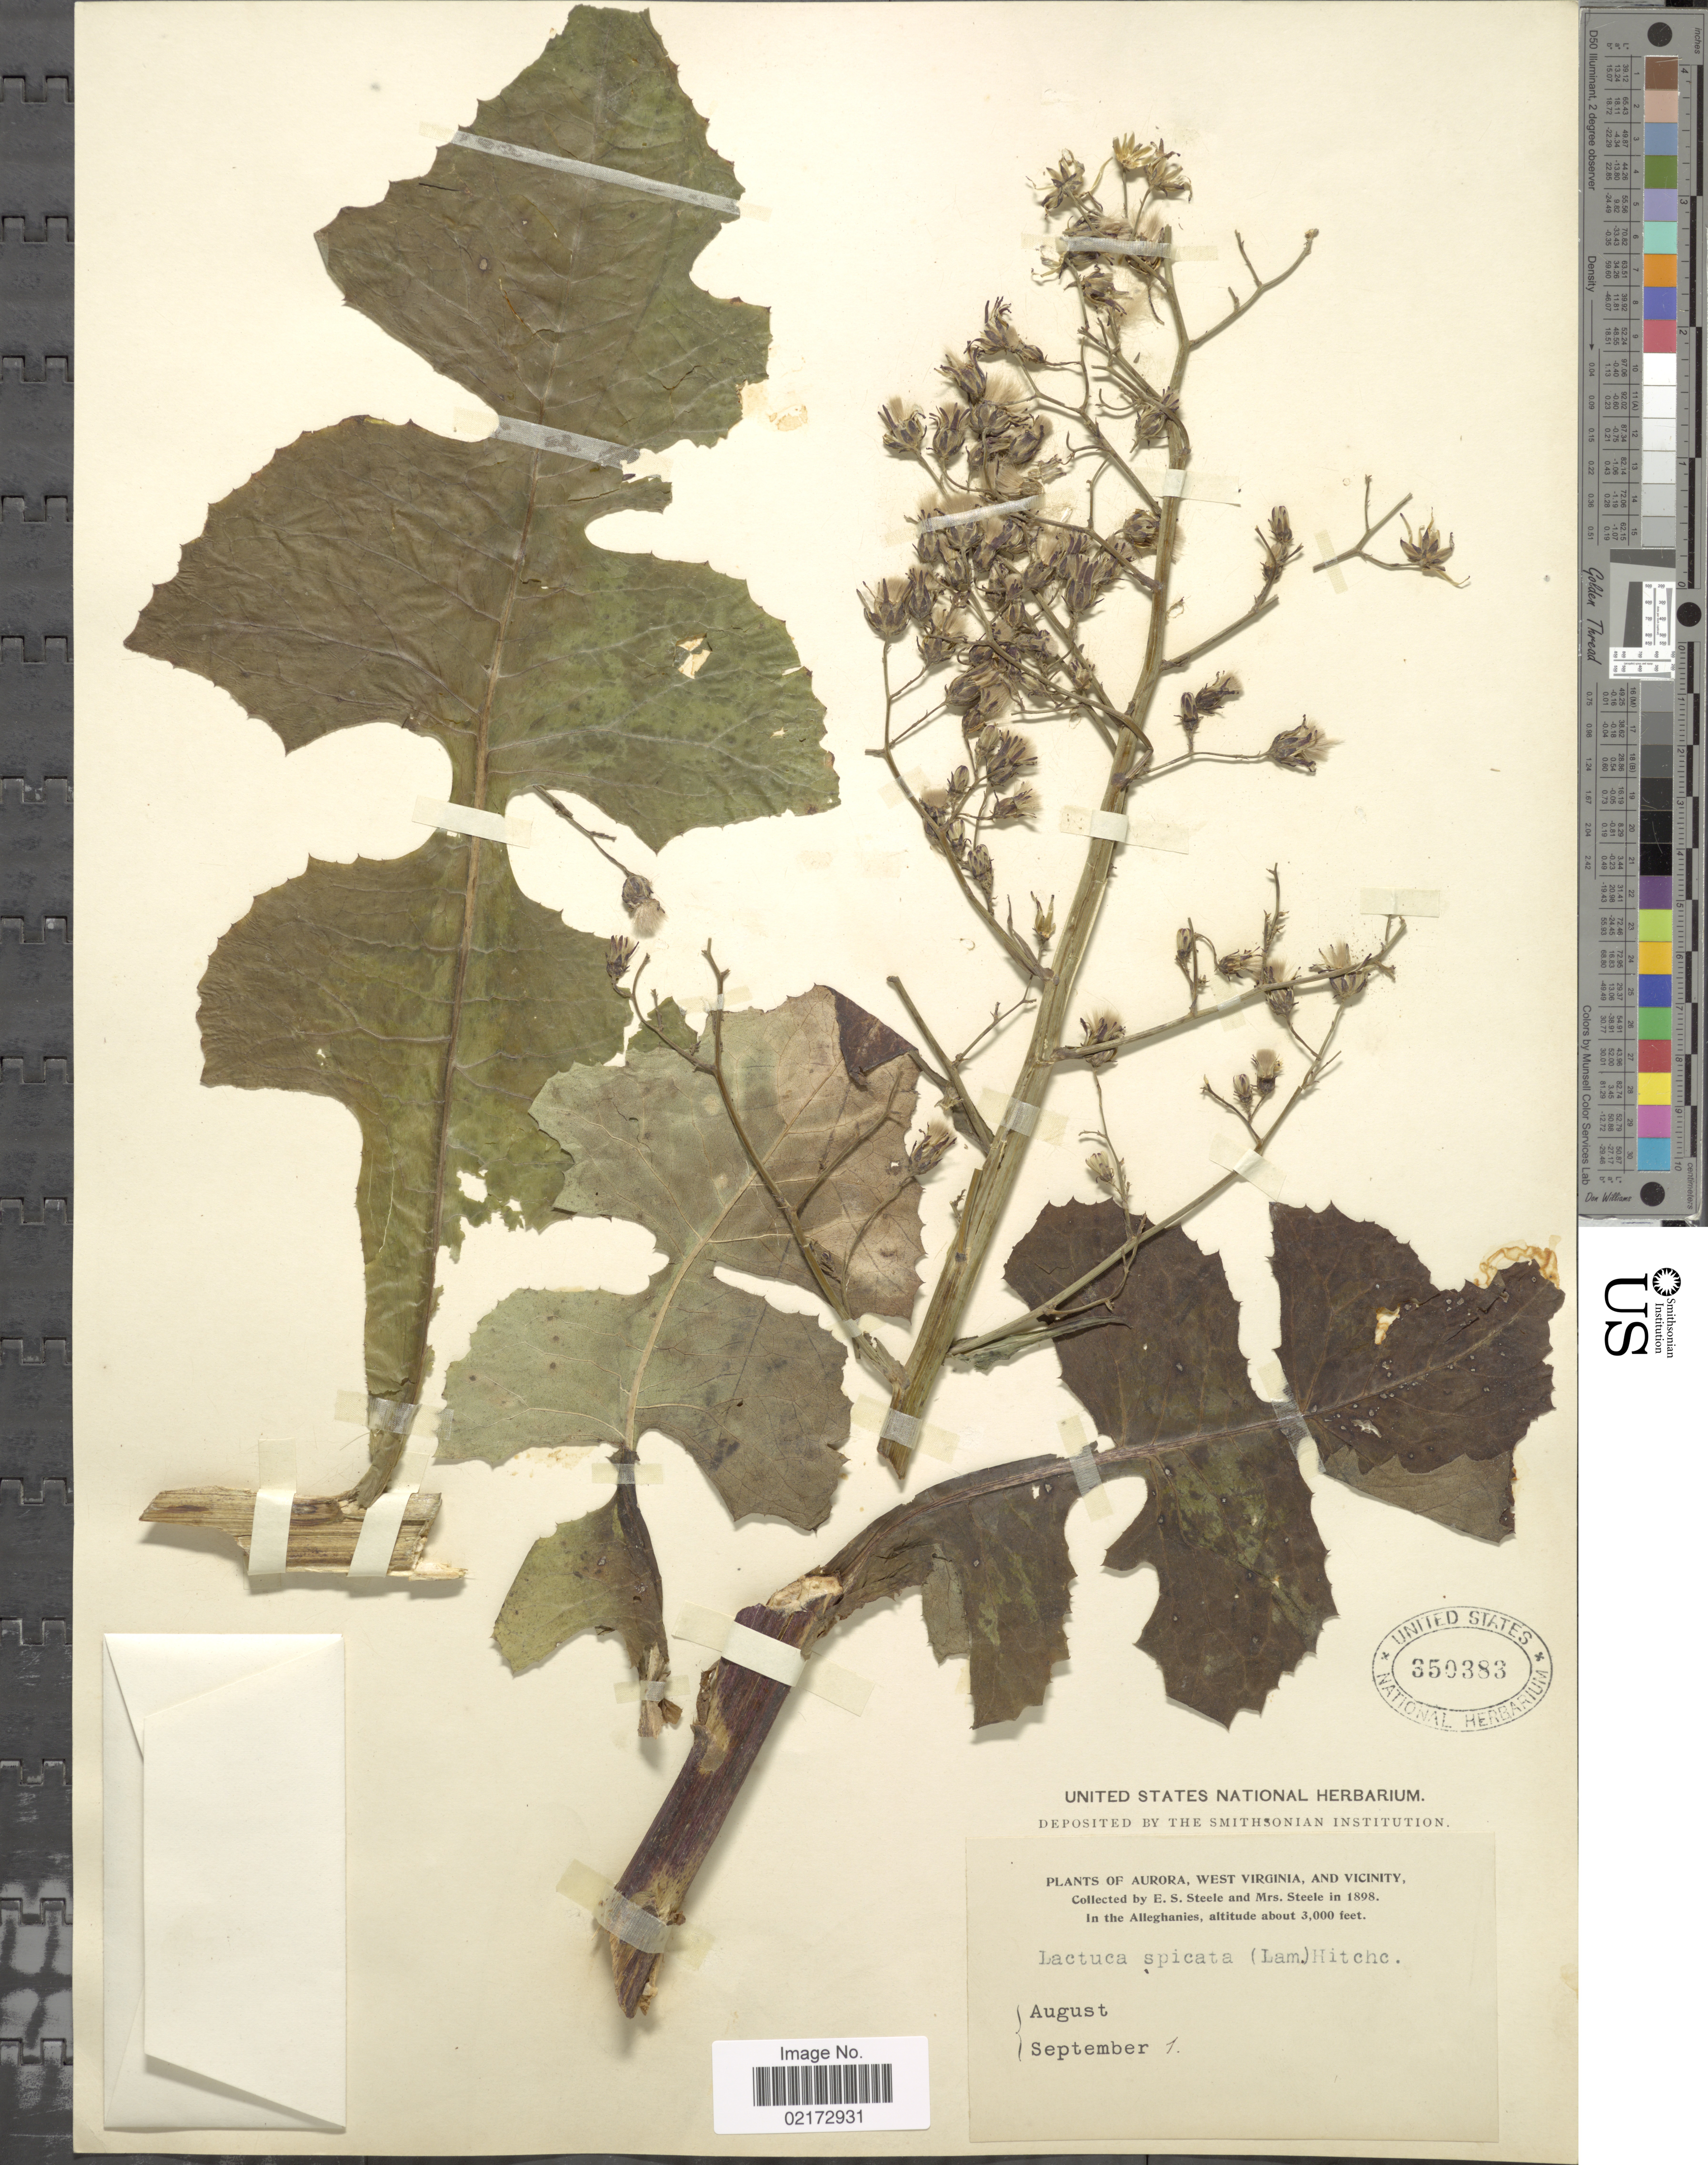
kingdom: Plantae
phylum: Tracheophyta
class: Magnoliopsida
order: Asterales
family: Asteraceae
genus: Lactuca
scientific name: Lactuca biennis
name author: (Moench) Fernald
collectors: E. Steele & Mrs. E. S. Steele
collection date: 1898-09-01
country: United States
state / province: West Virginia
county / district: Preston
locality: Aurora, West Virginia, and Vicinity, Alleghanies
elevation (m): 914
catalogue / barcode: US 350383